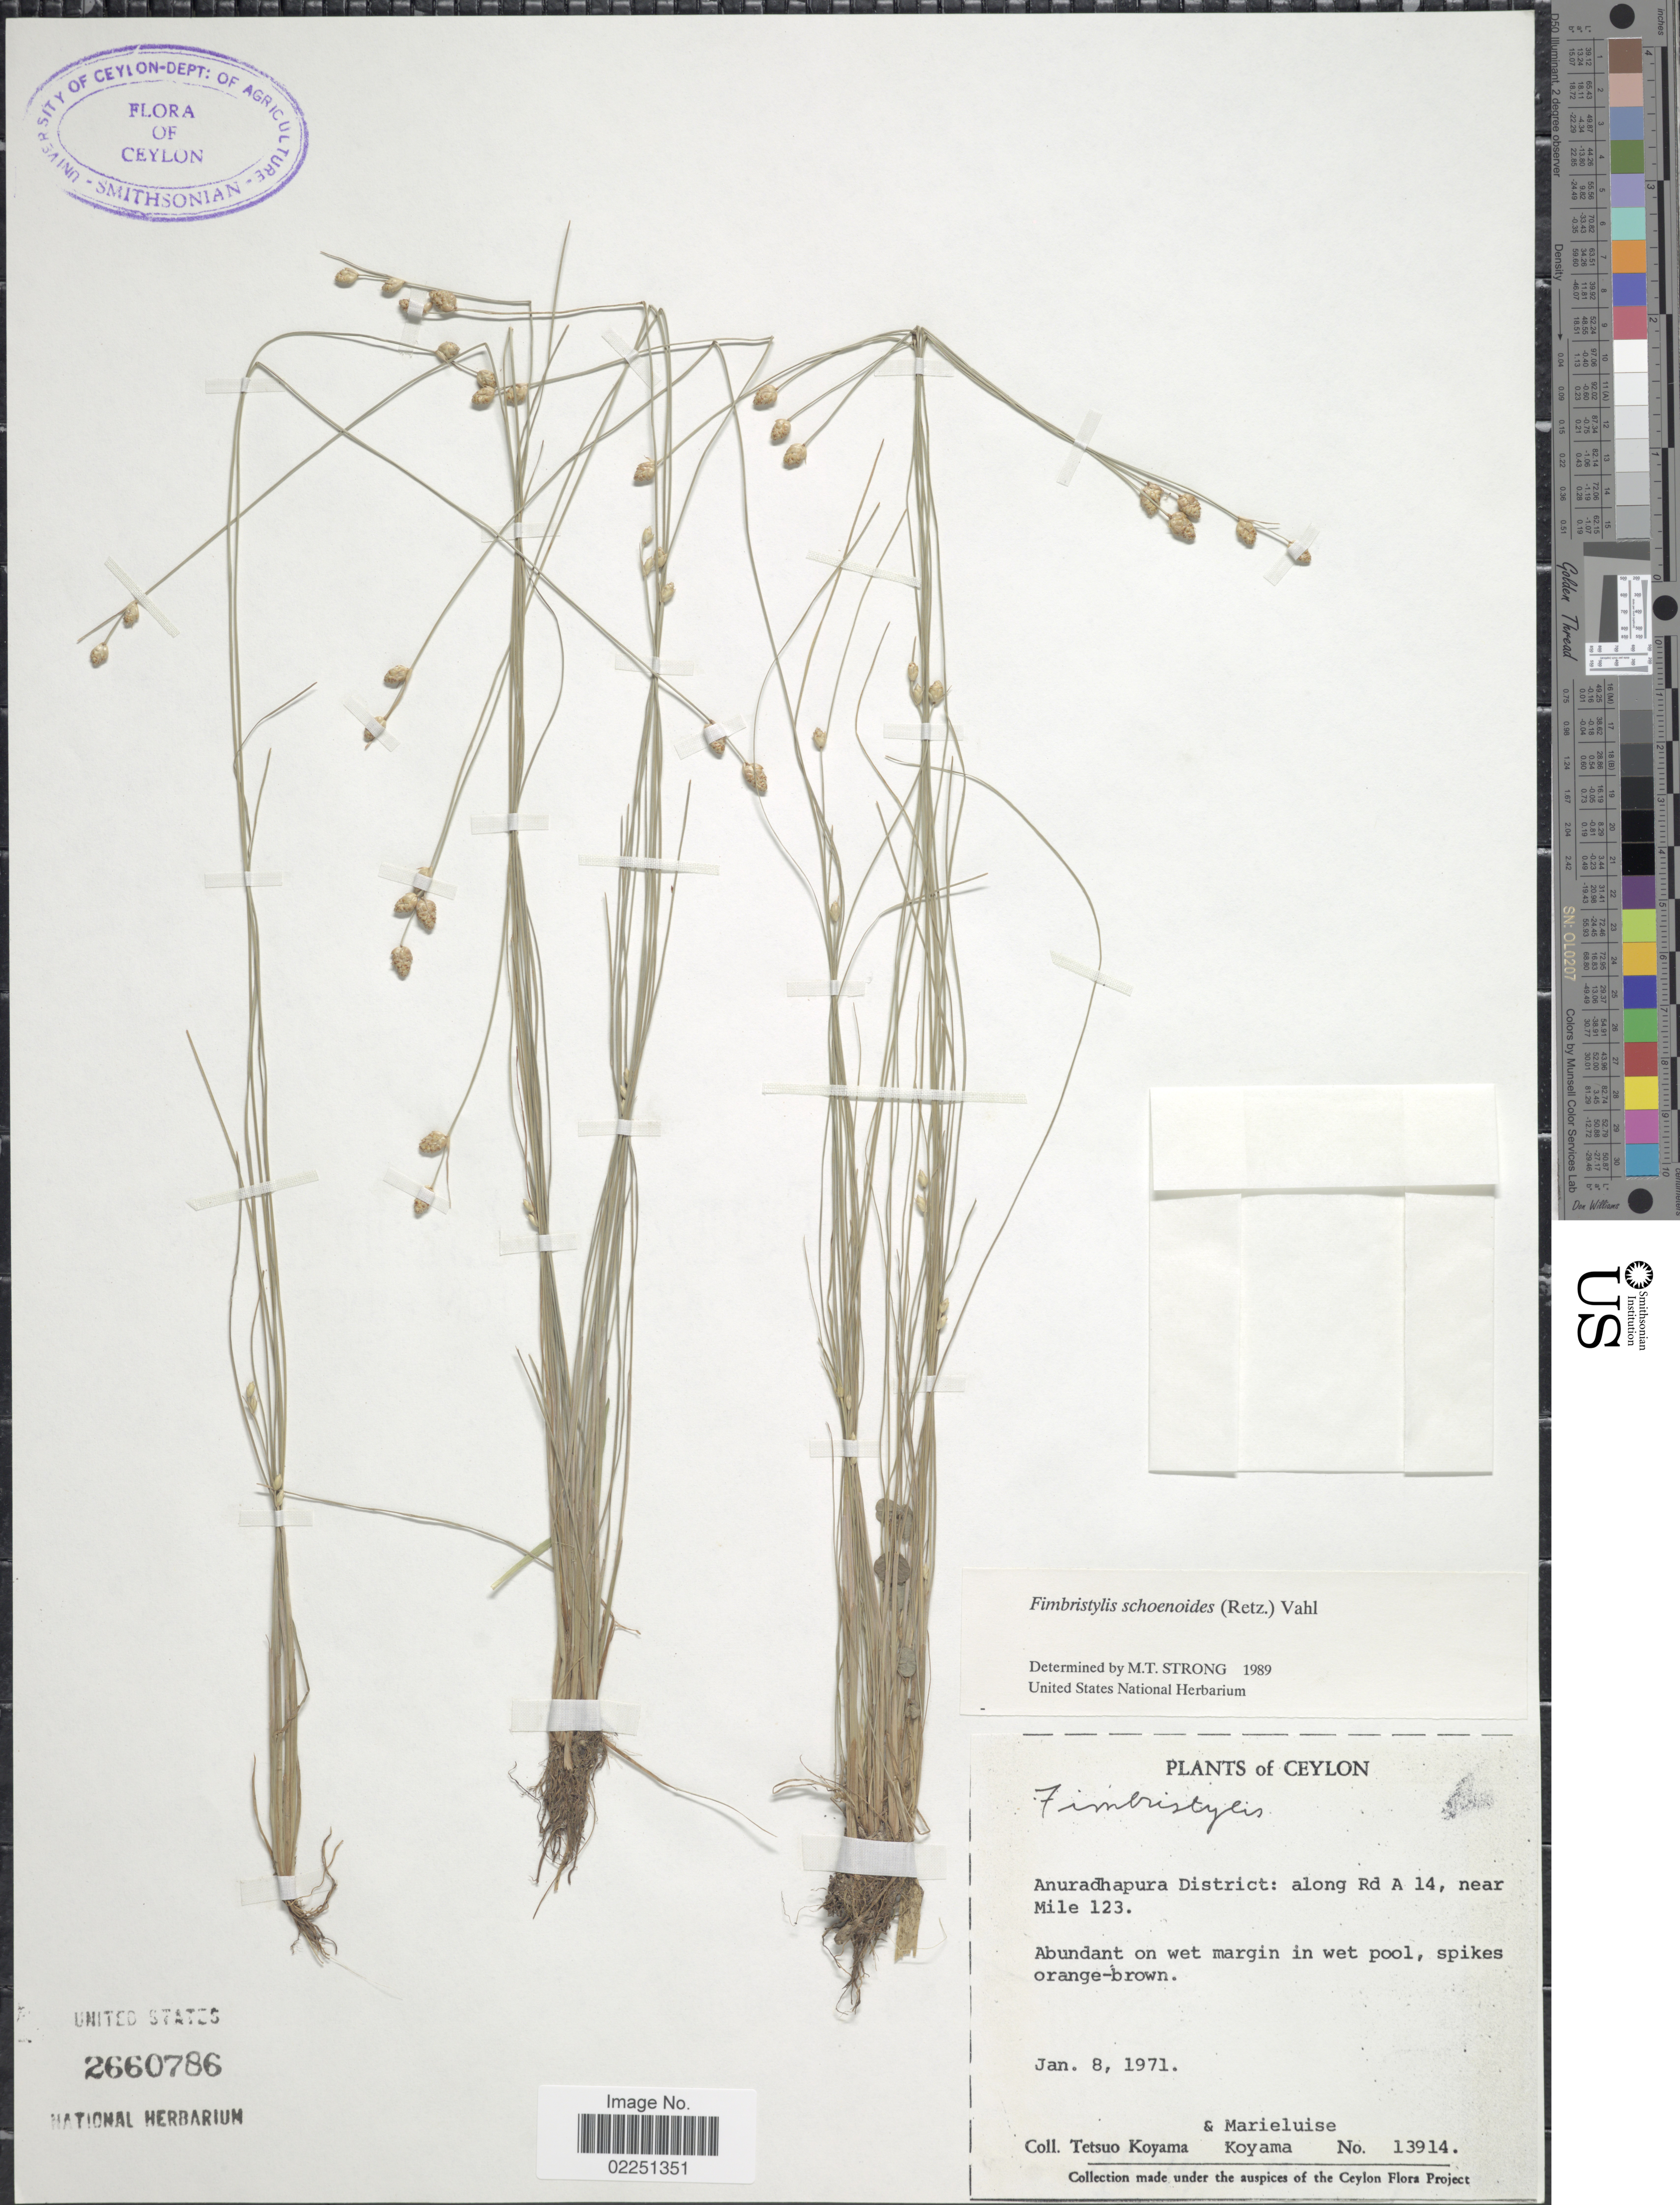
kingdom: Plantae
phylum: Tracheophyta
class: Liliopsida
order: Poales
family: Cyperaceae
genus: Fimbristylis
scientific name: Fimbristylis schoenoides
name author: (Retz.) Vahl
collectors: T. Koyama & M. Koyama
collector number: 13914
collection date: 1971-01-08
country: Sri Lanka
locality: Ceylon. Anuradhapura District: along Rd A 14, near Mile 123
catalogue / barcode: US 2660786